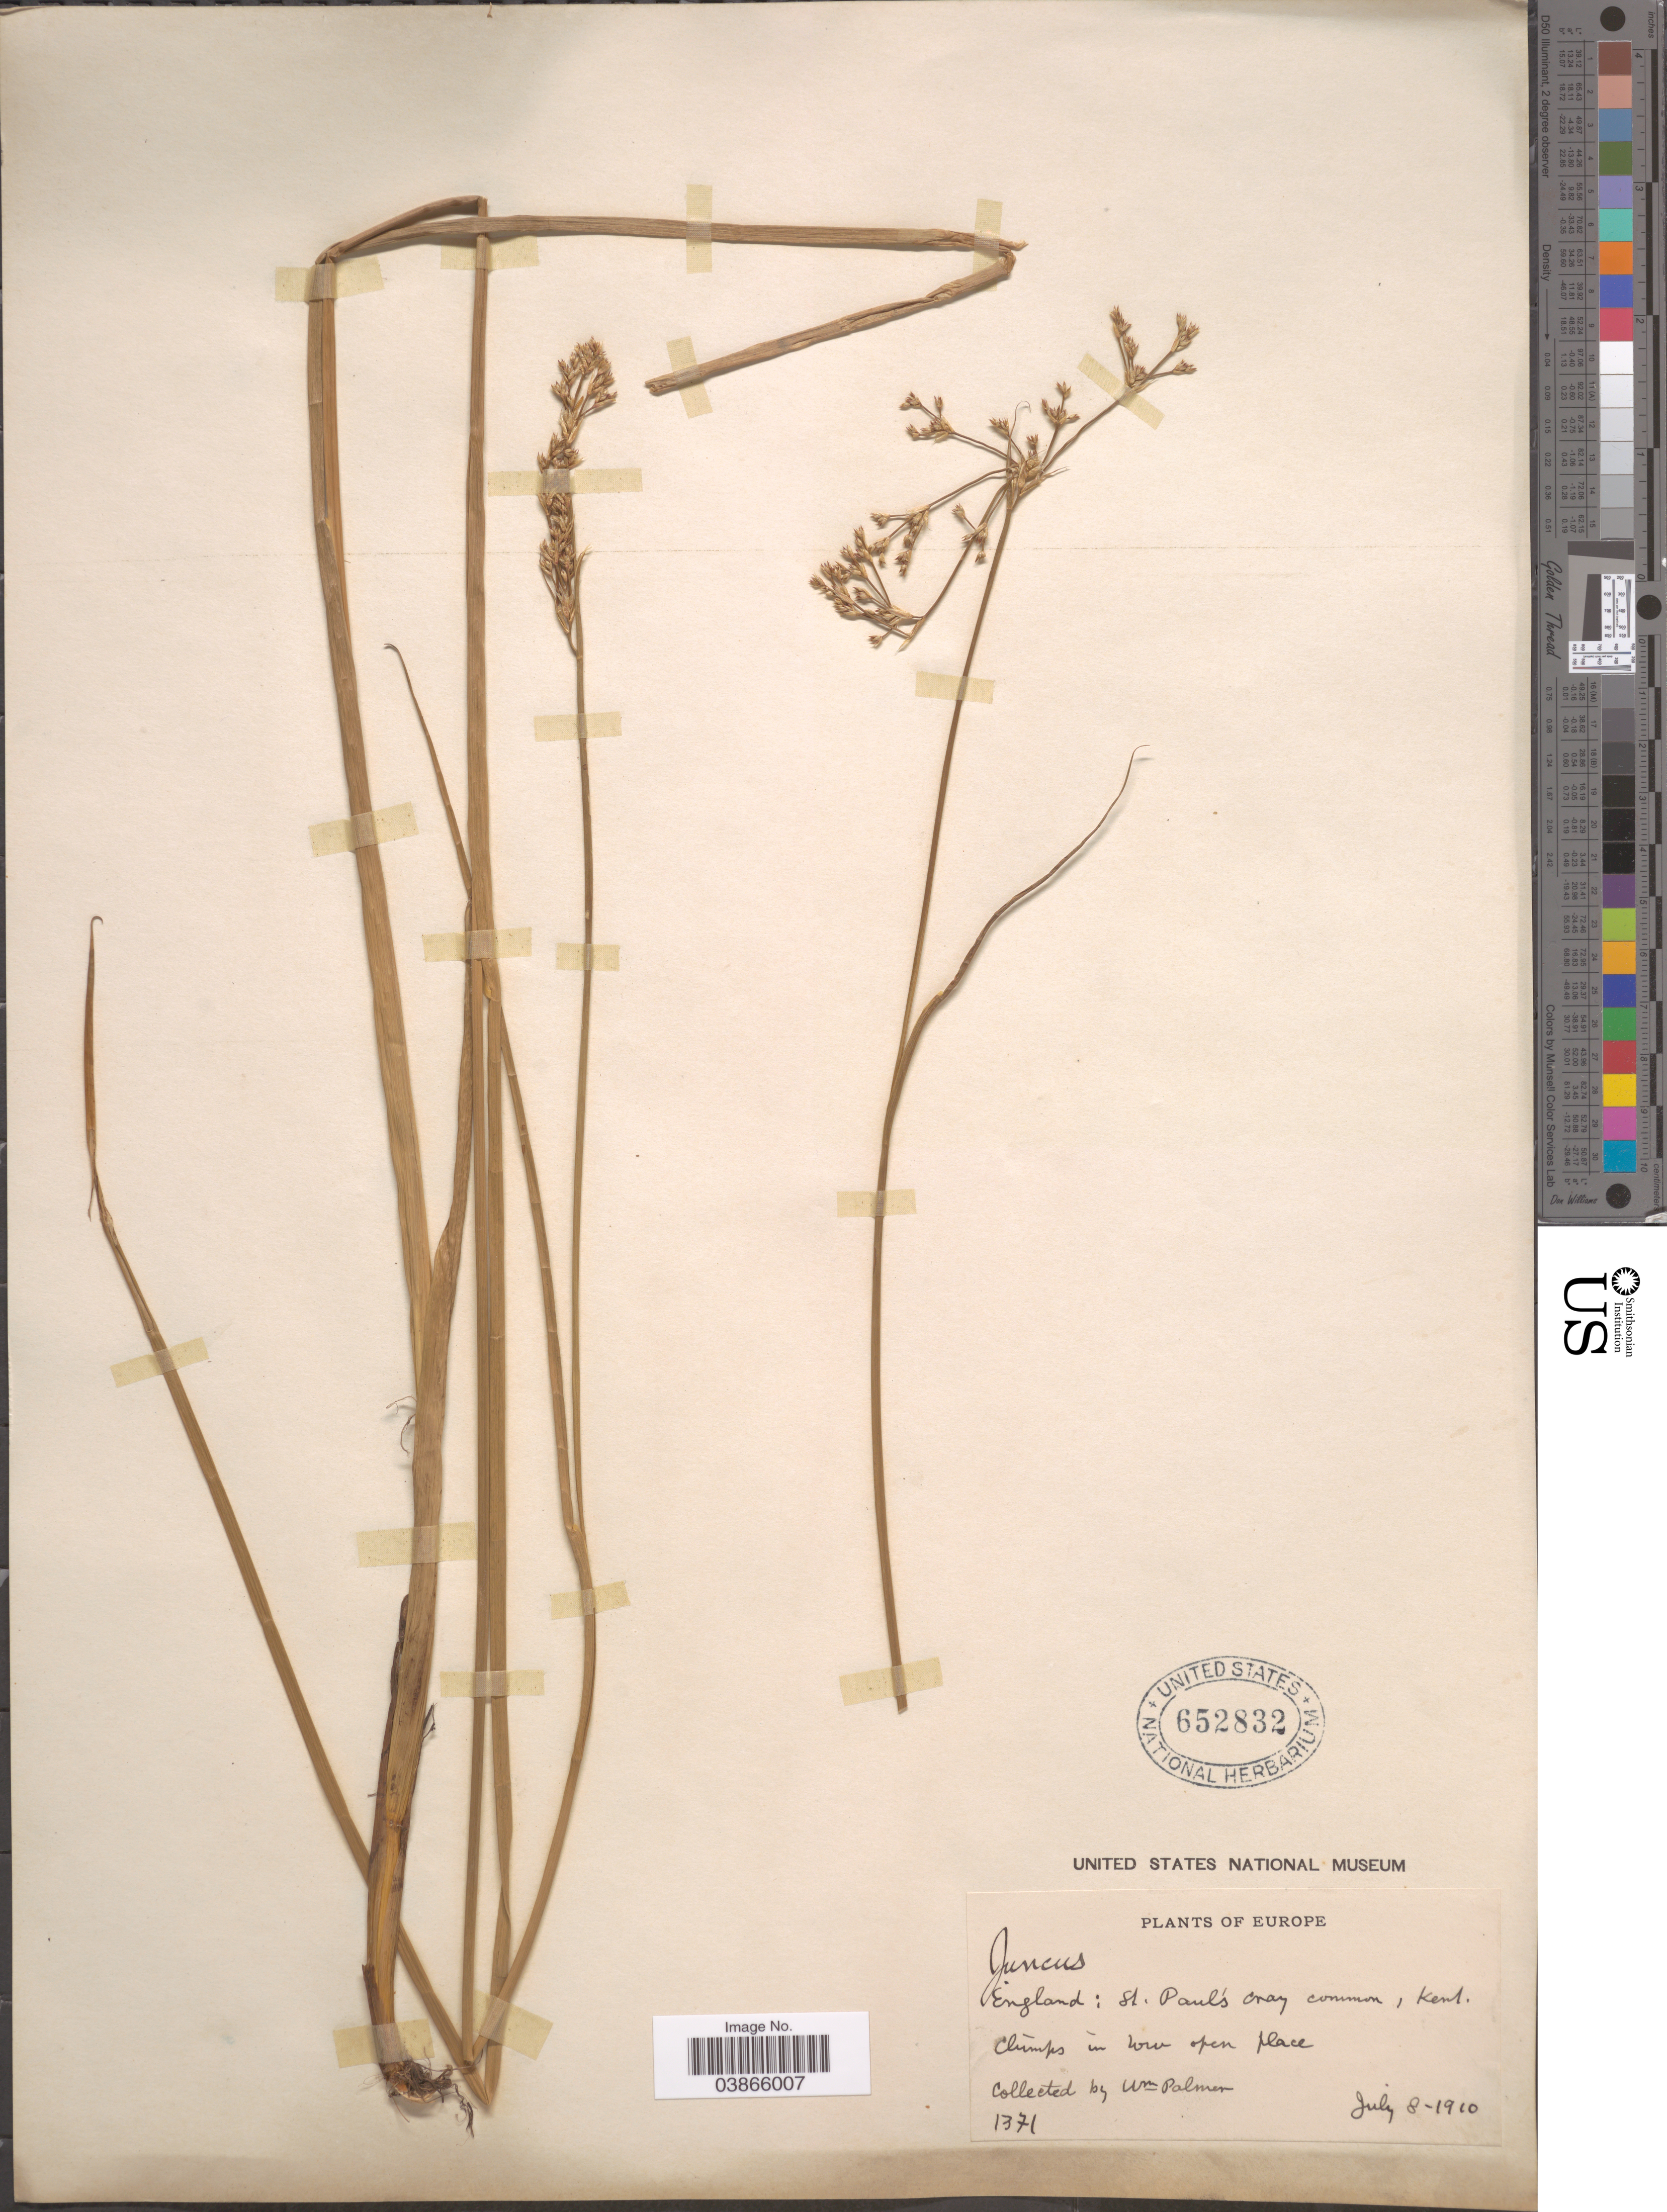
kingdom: Plantae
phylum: Tracheophyta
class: Liliopsida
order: Poales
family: Juncaceae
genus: Juncus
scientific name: Juncus sp.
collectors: W. Palmer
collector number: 1371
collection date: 1910-07-08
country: United Kingdom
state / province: England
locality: St. Paul's Cray, Kent.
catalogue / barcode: US 652832